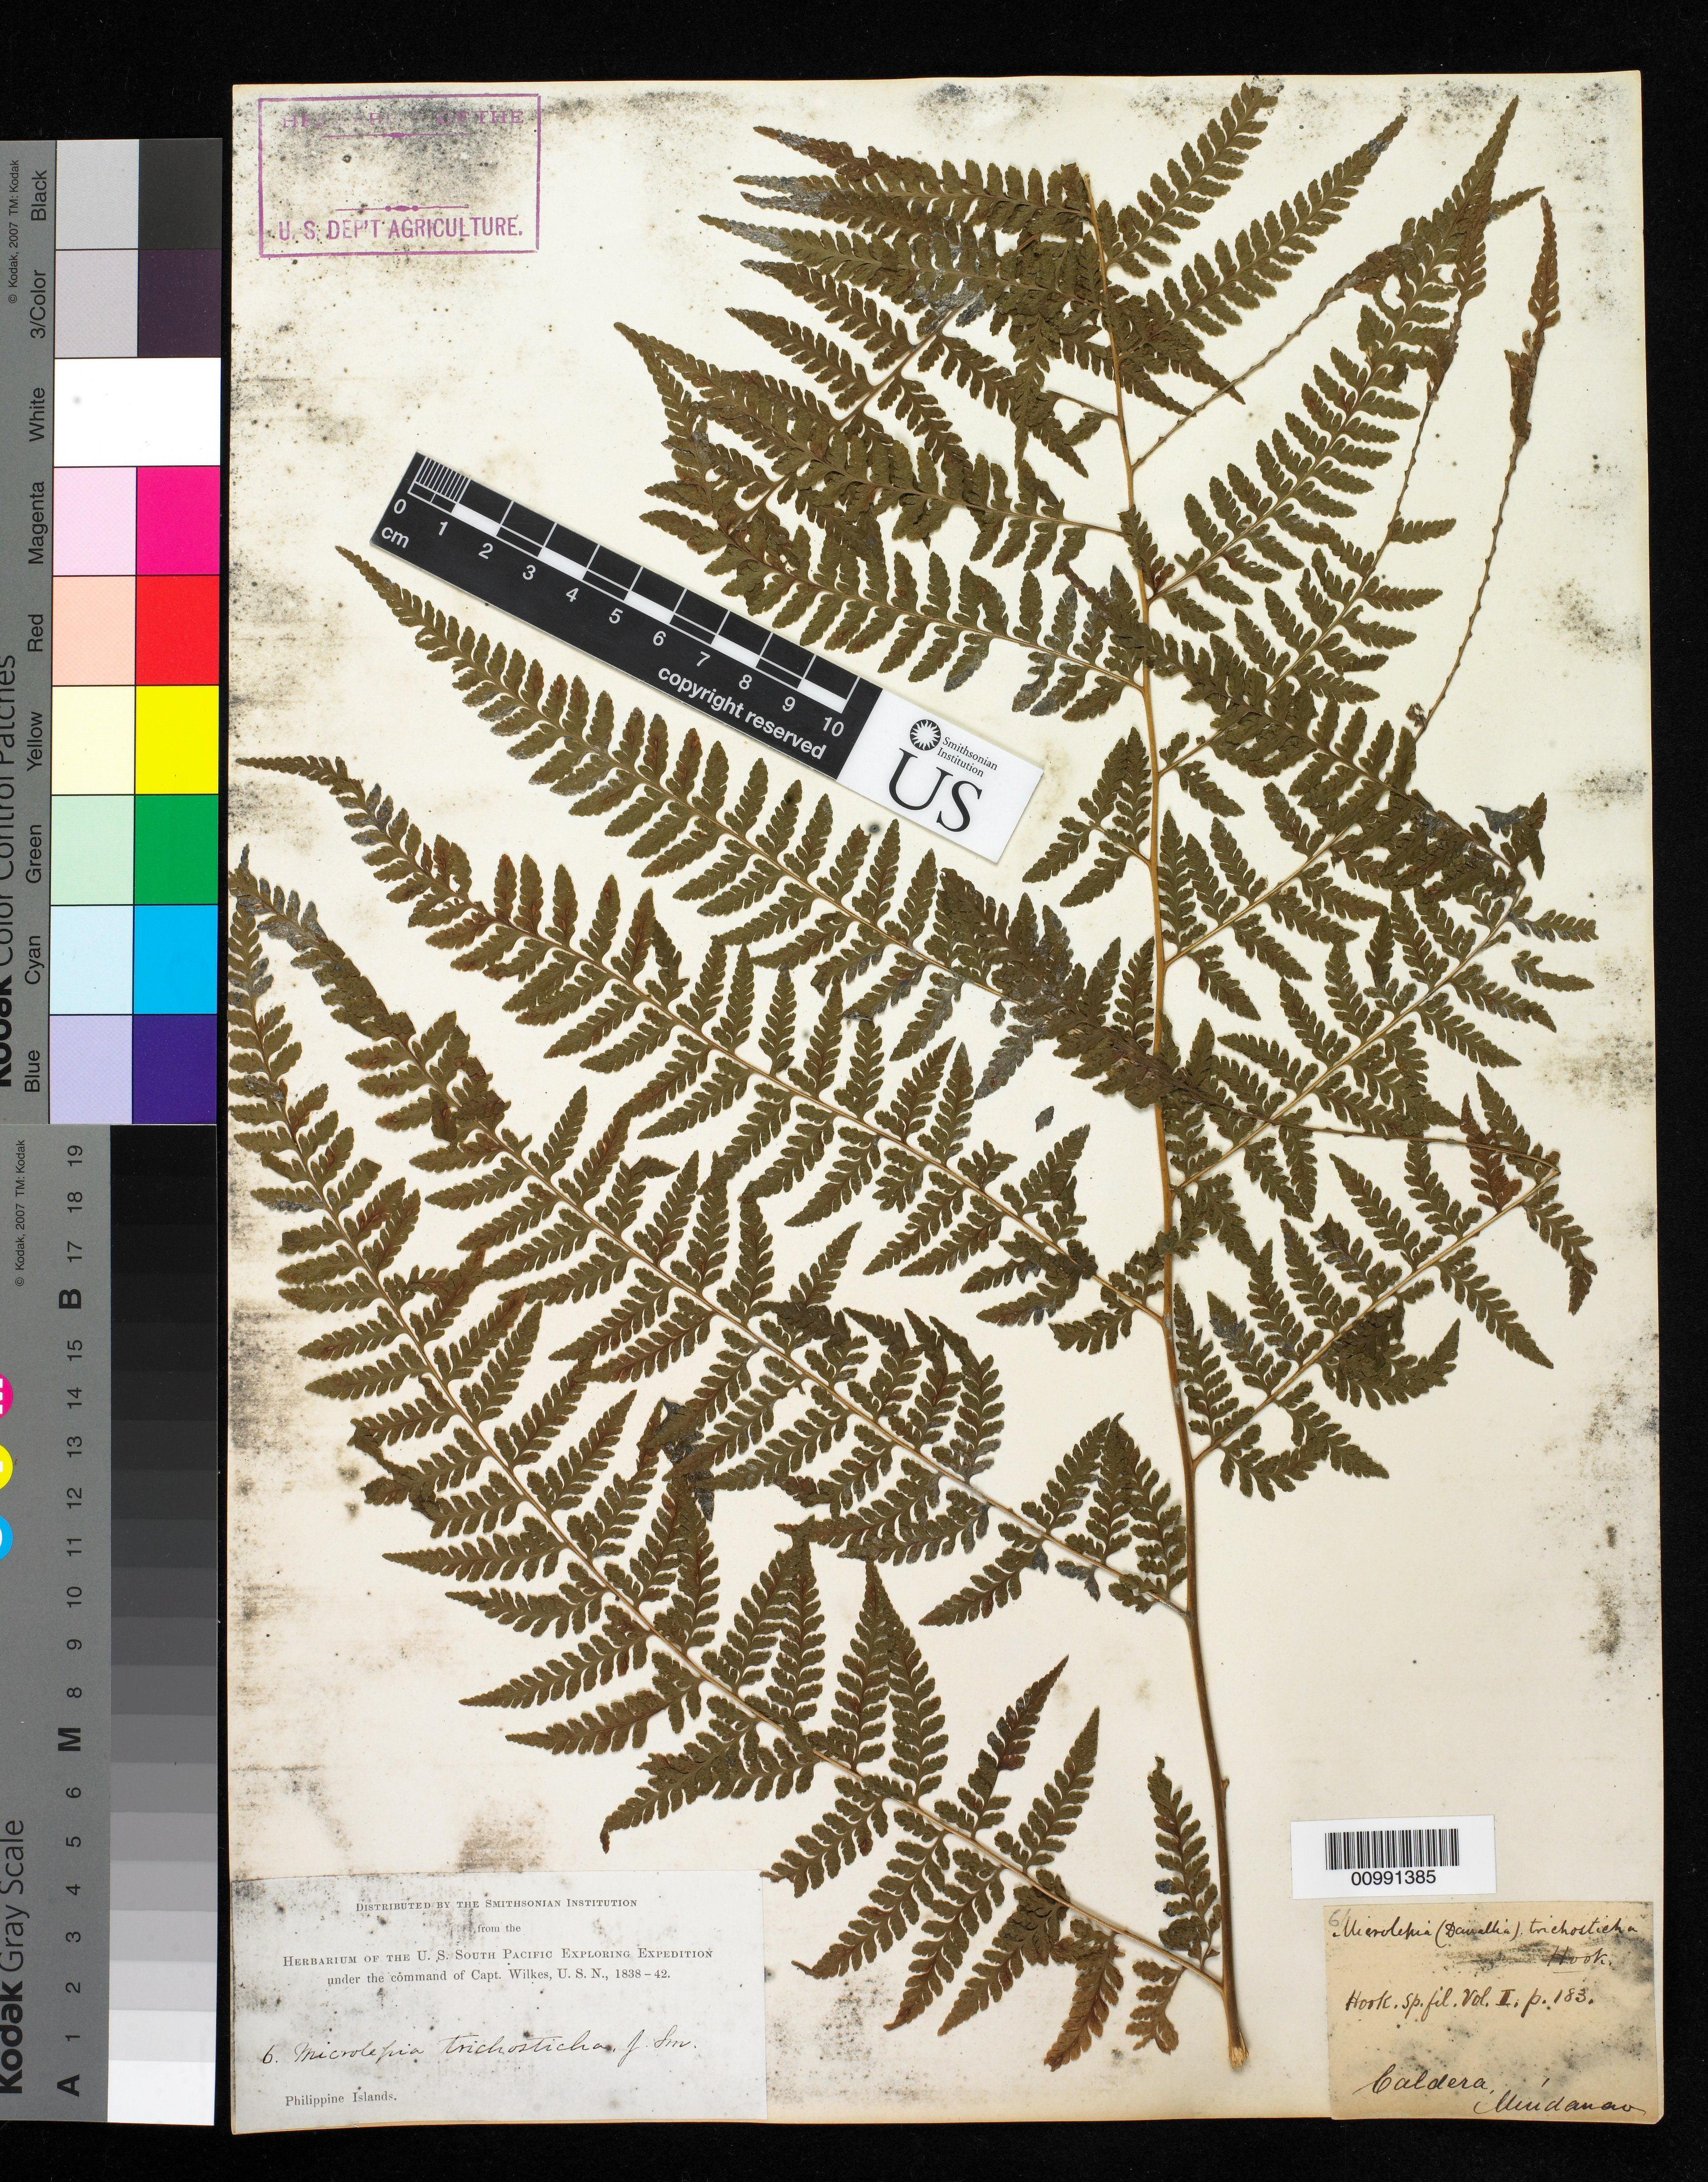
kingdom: Plantae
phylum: Tracheophyta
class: Polypodiopsida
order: Polypodiales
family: Dennstaedtiaceae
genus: Microlepia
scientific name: Microlepia trichosticha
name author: (Hook.) Small ex Fée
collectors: Wilkes Explor. Exped.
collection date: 1838/1842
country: Philippines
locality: Malesia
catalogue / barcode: US 98707